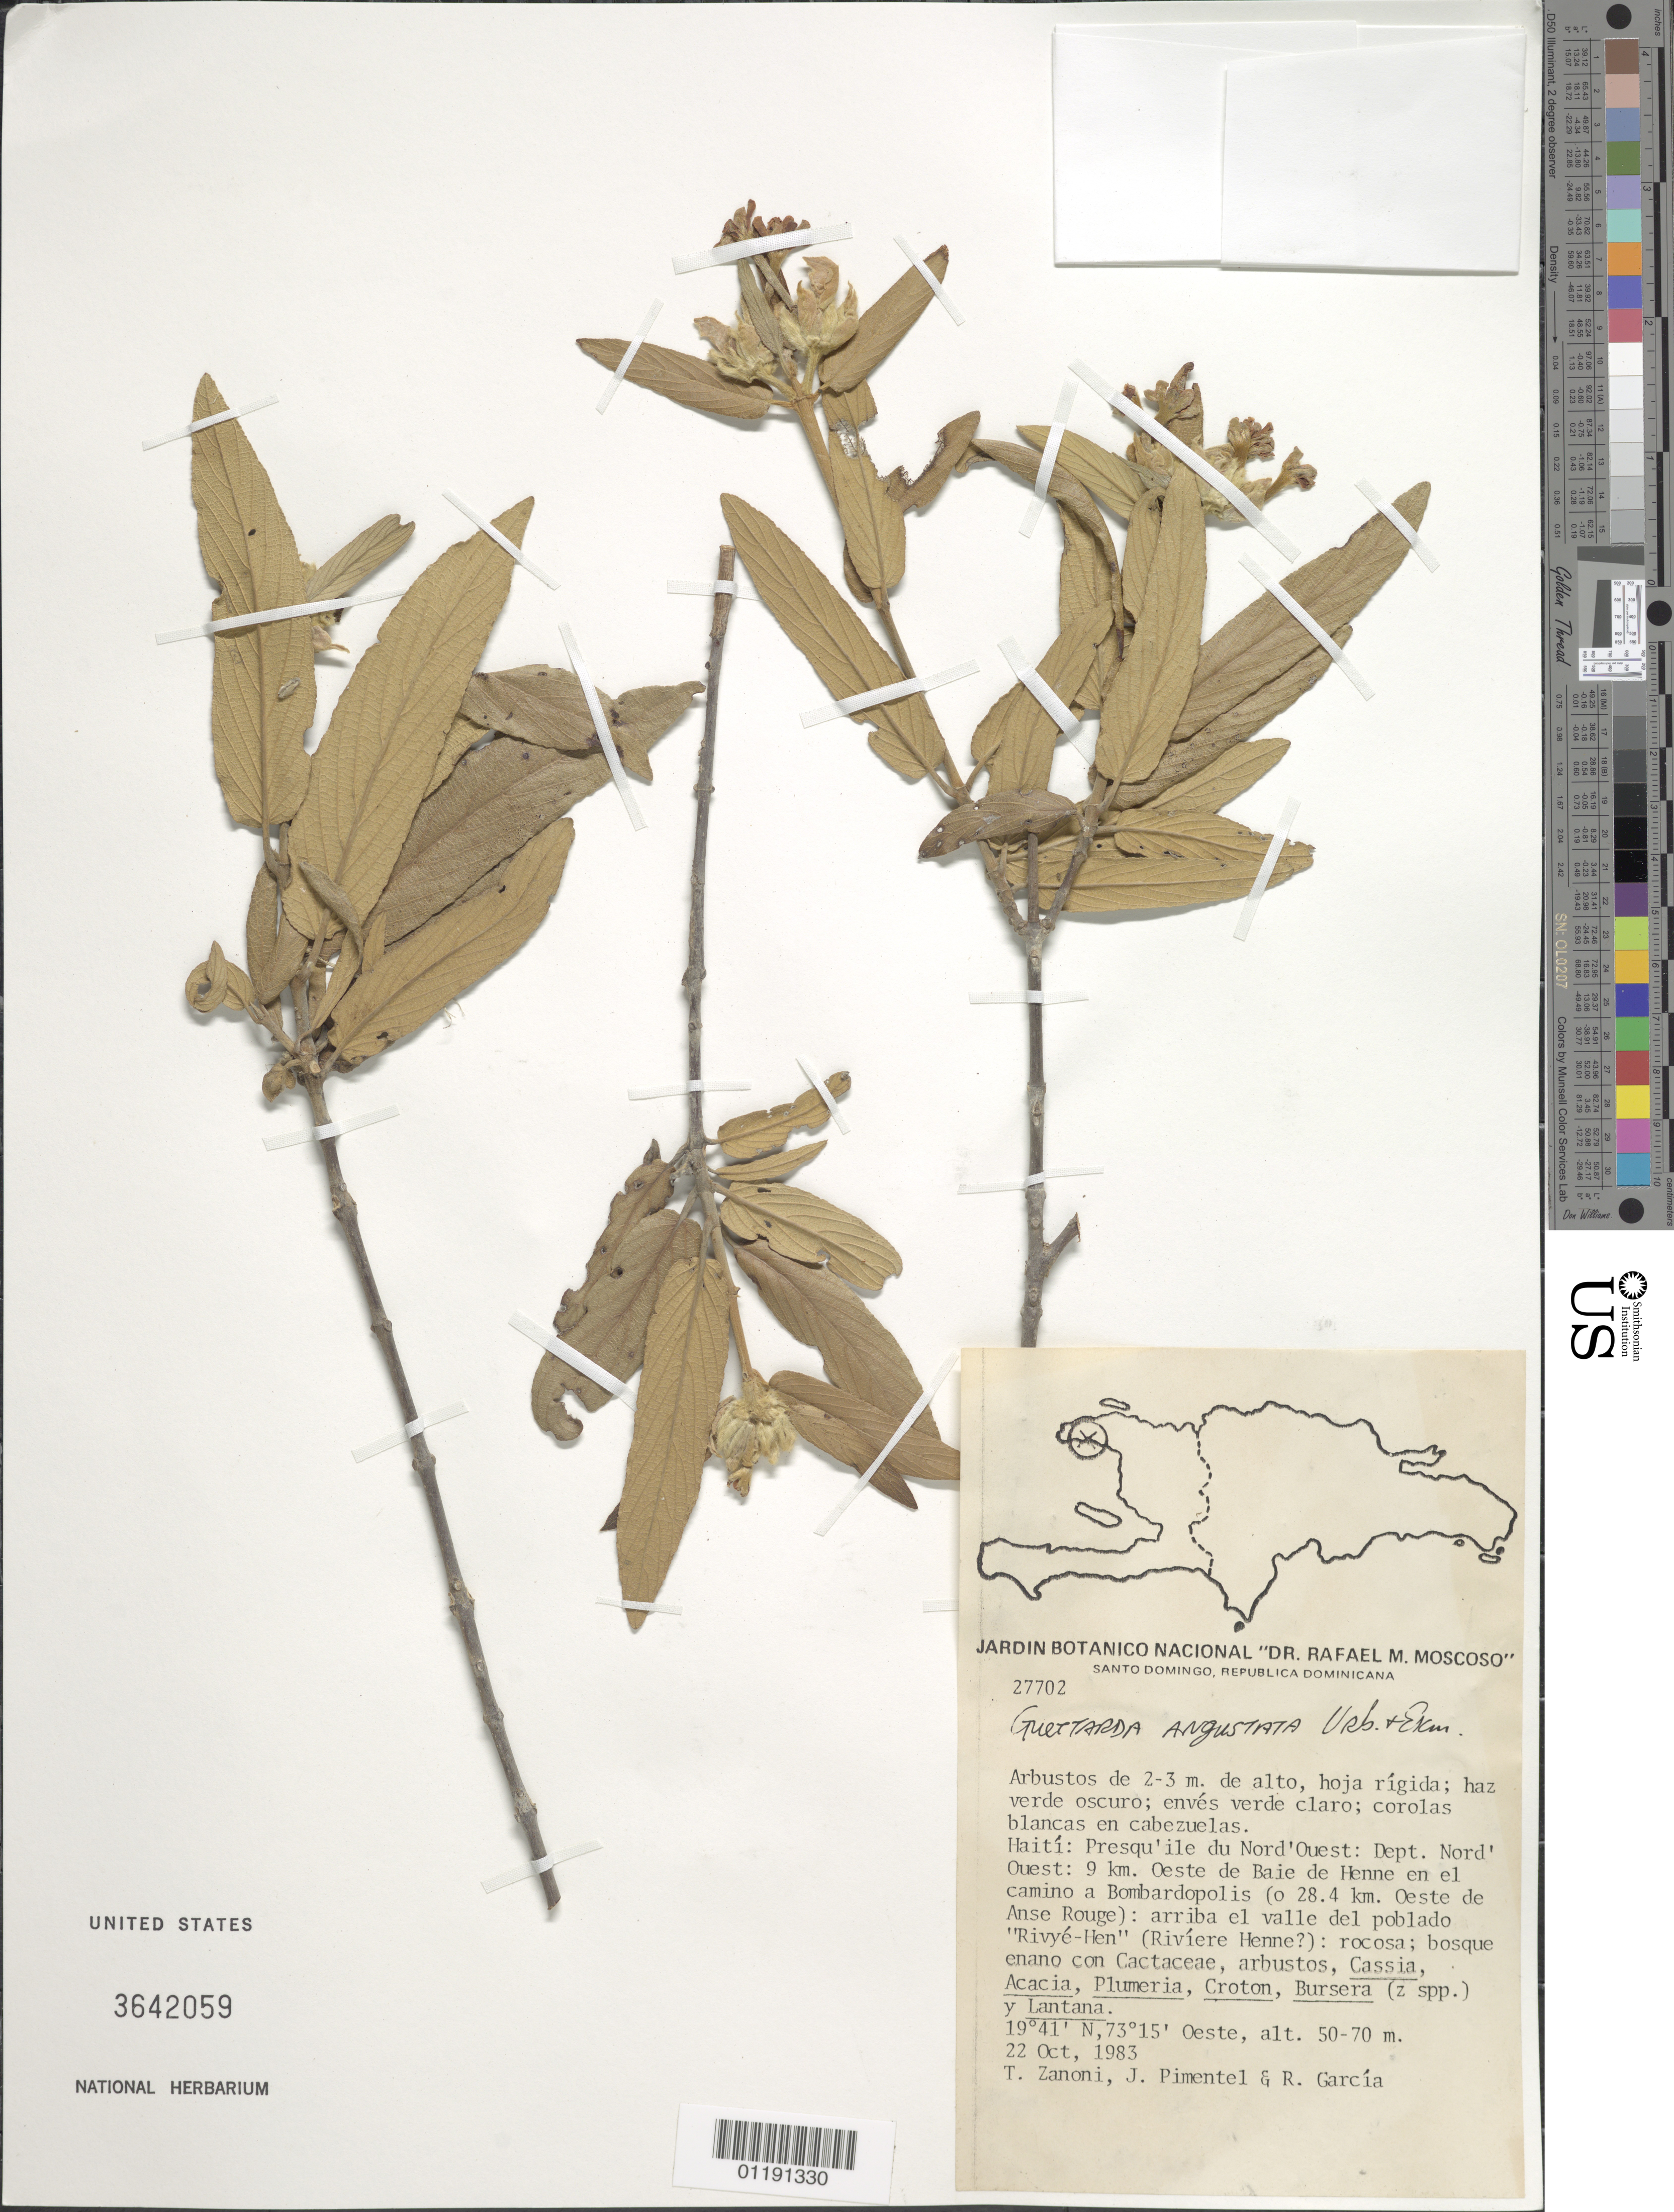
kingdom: Plantae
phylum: Tracheophyta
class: Magnoliopsida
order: Gentianales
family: Rubiaceae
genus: Guettarda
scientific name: Guettarda angustata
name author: Urb. & Ekman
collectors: T. A. Zanoni, J. Pimentel & R. G. García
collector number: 27702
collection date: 1983-10-22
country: Haiti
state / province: Nord-Óuest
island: Hispaniola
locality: Presqu'ile du Nord'Ouest. 3 km. W of Baie de Henne on the road to Bombardopolis (or 28.4 km. W of Anse Rouge): up the populated valley "Rivyé-Hen" (Rivíere Henne?).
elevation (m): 50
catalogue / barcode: US 3642059